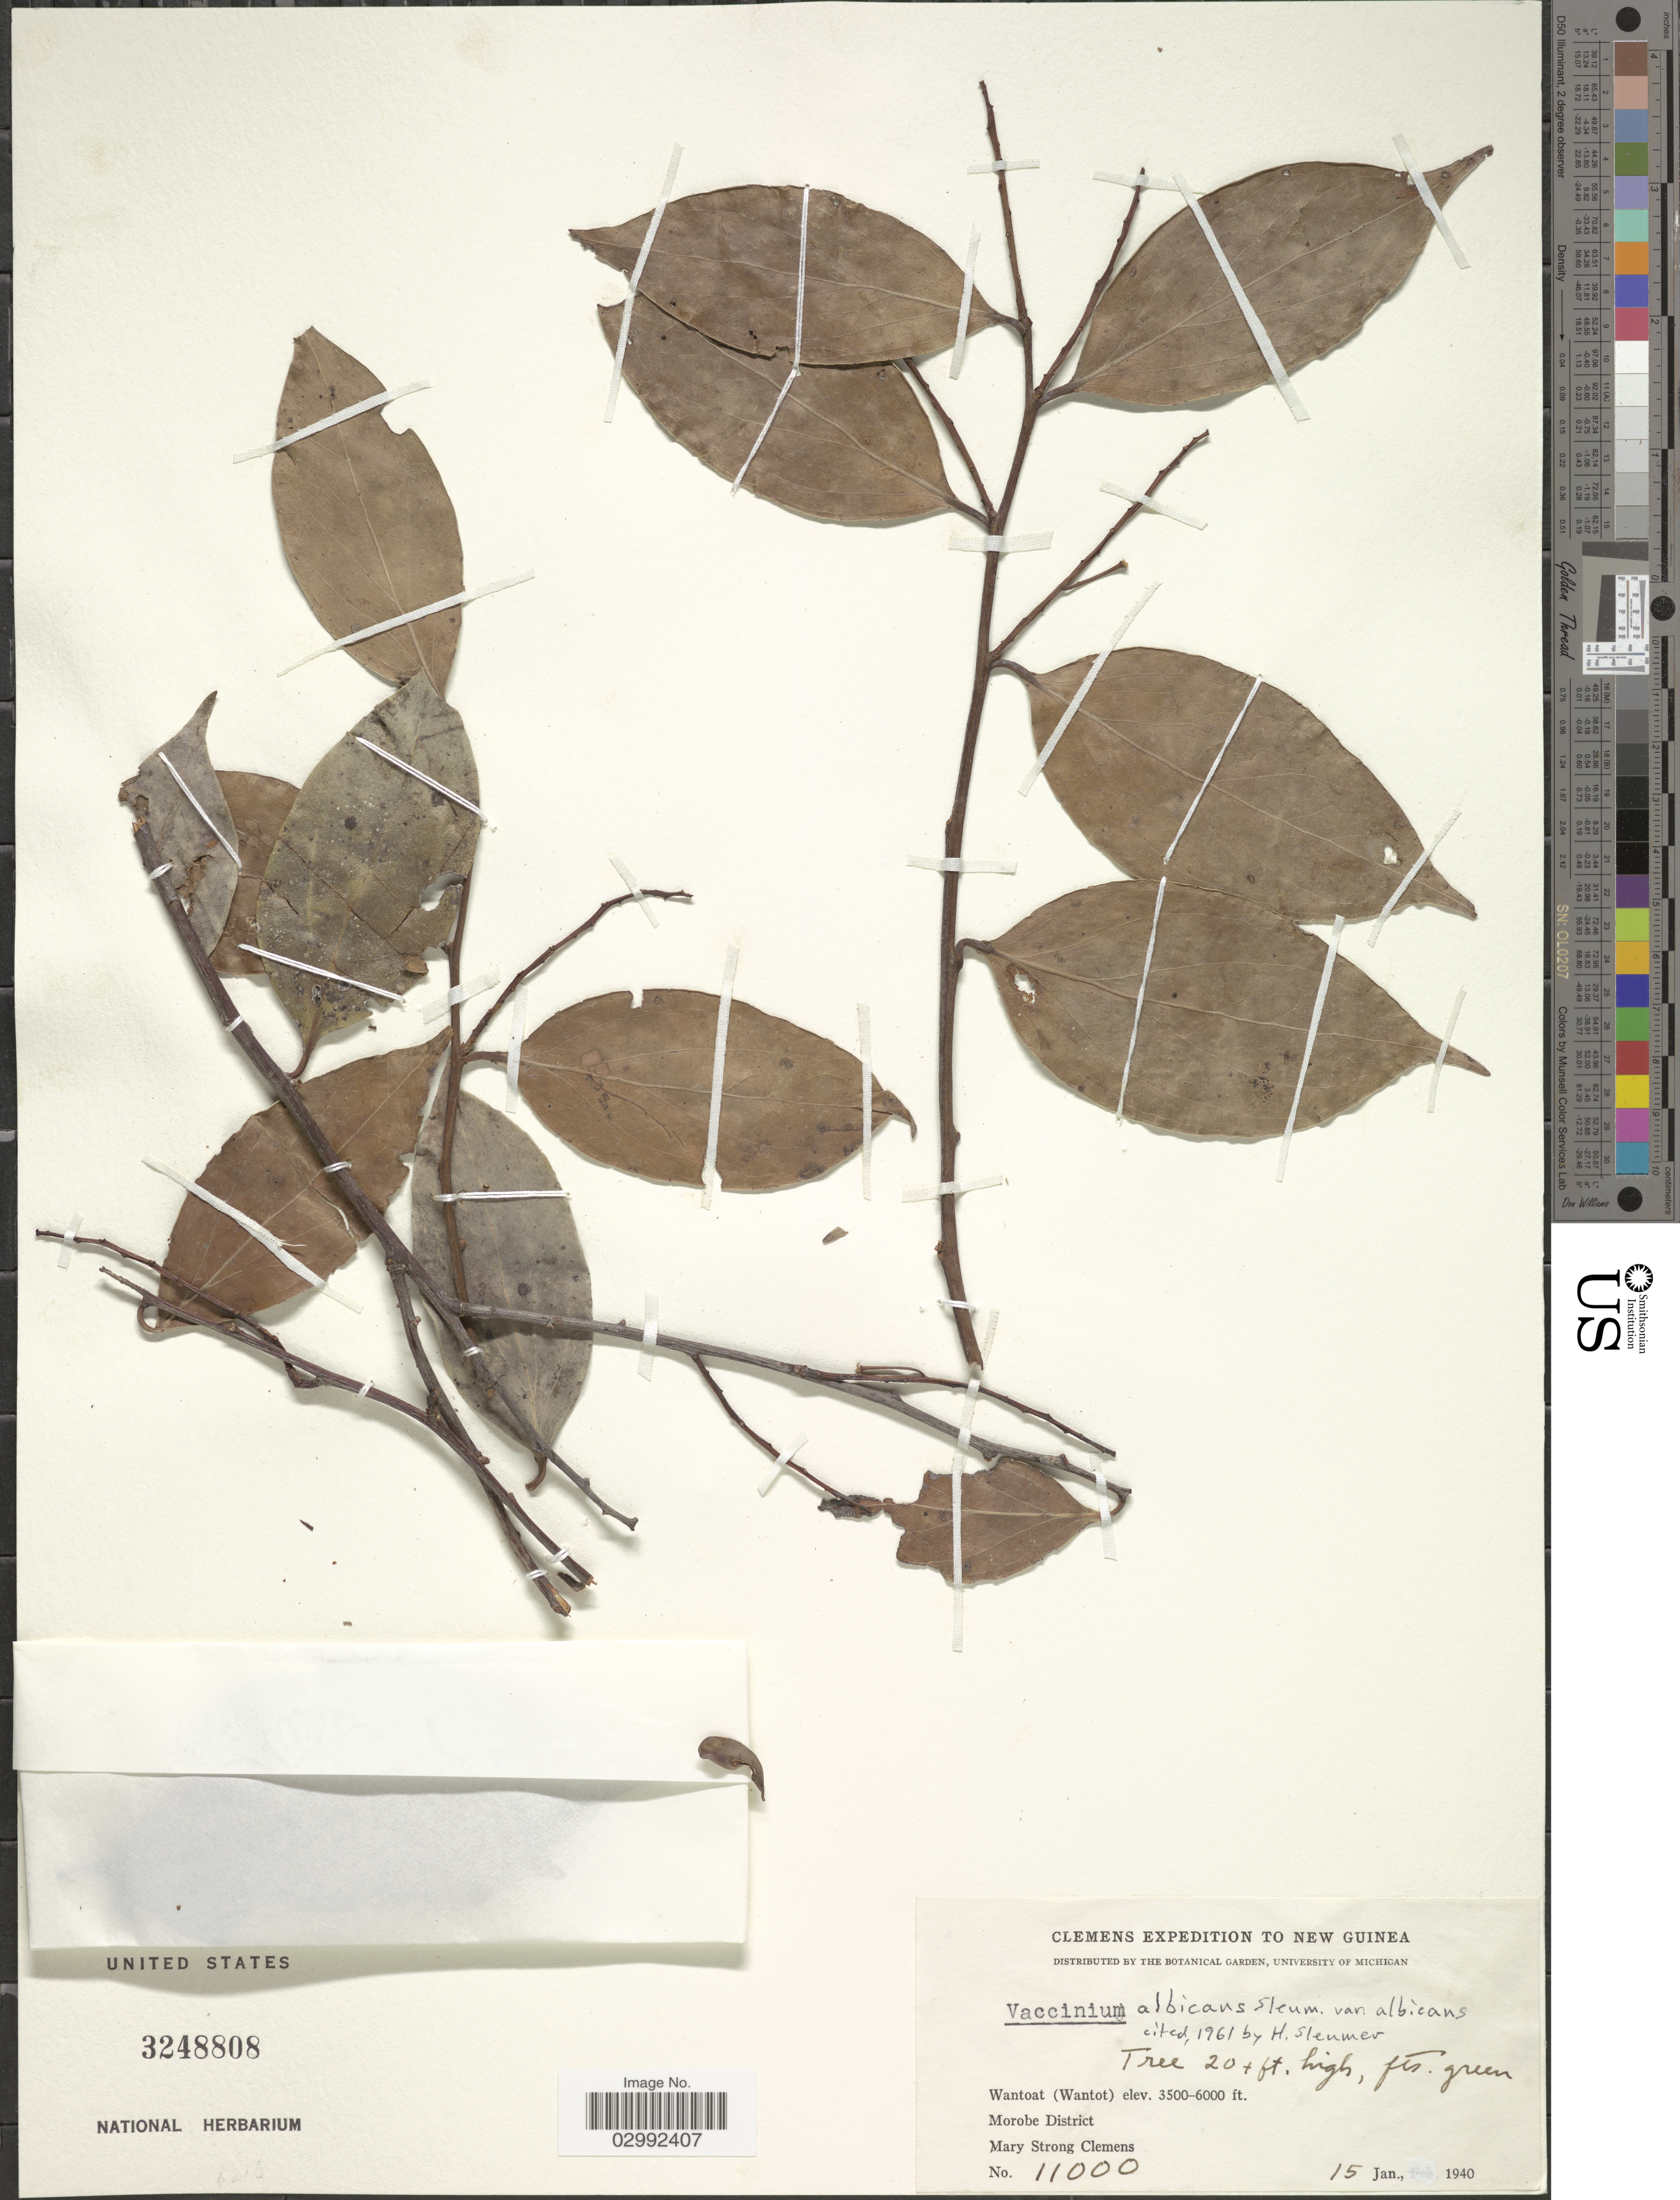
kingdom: Plantae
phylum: Tracheophyta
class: Magnoliopsida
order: Ericales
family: Ericaceae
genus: Vaccinium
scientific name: Vaccinium albicans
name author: Sleumer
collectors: M. S. Clemens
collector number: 11000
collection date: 1940-01-15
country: Papua New Guinea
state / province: Morobe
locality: New Guinea. Wantoat (Wantot). Morobe District.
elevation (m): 1067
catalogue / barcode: US 3248808